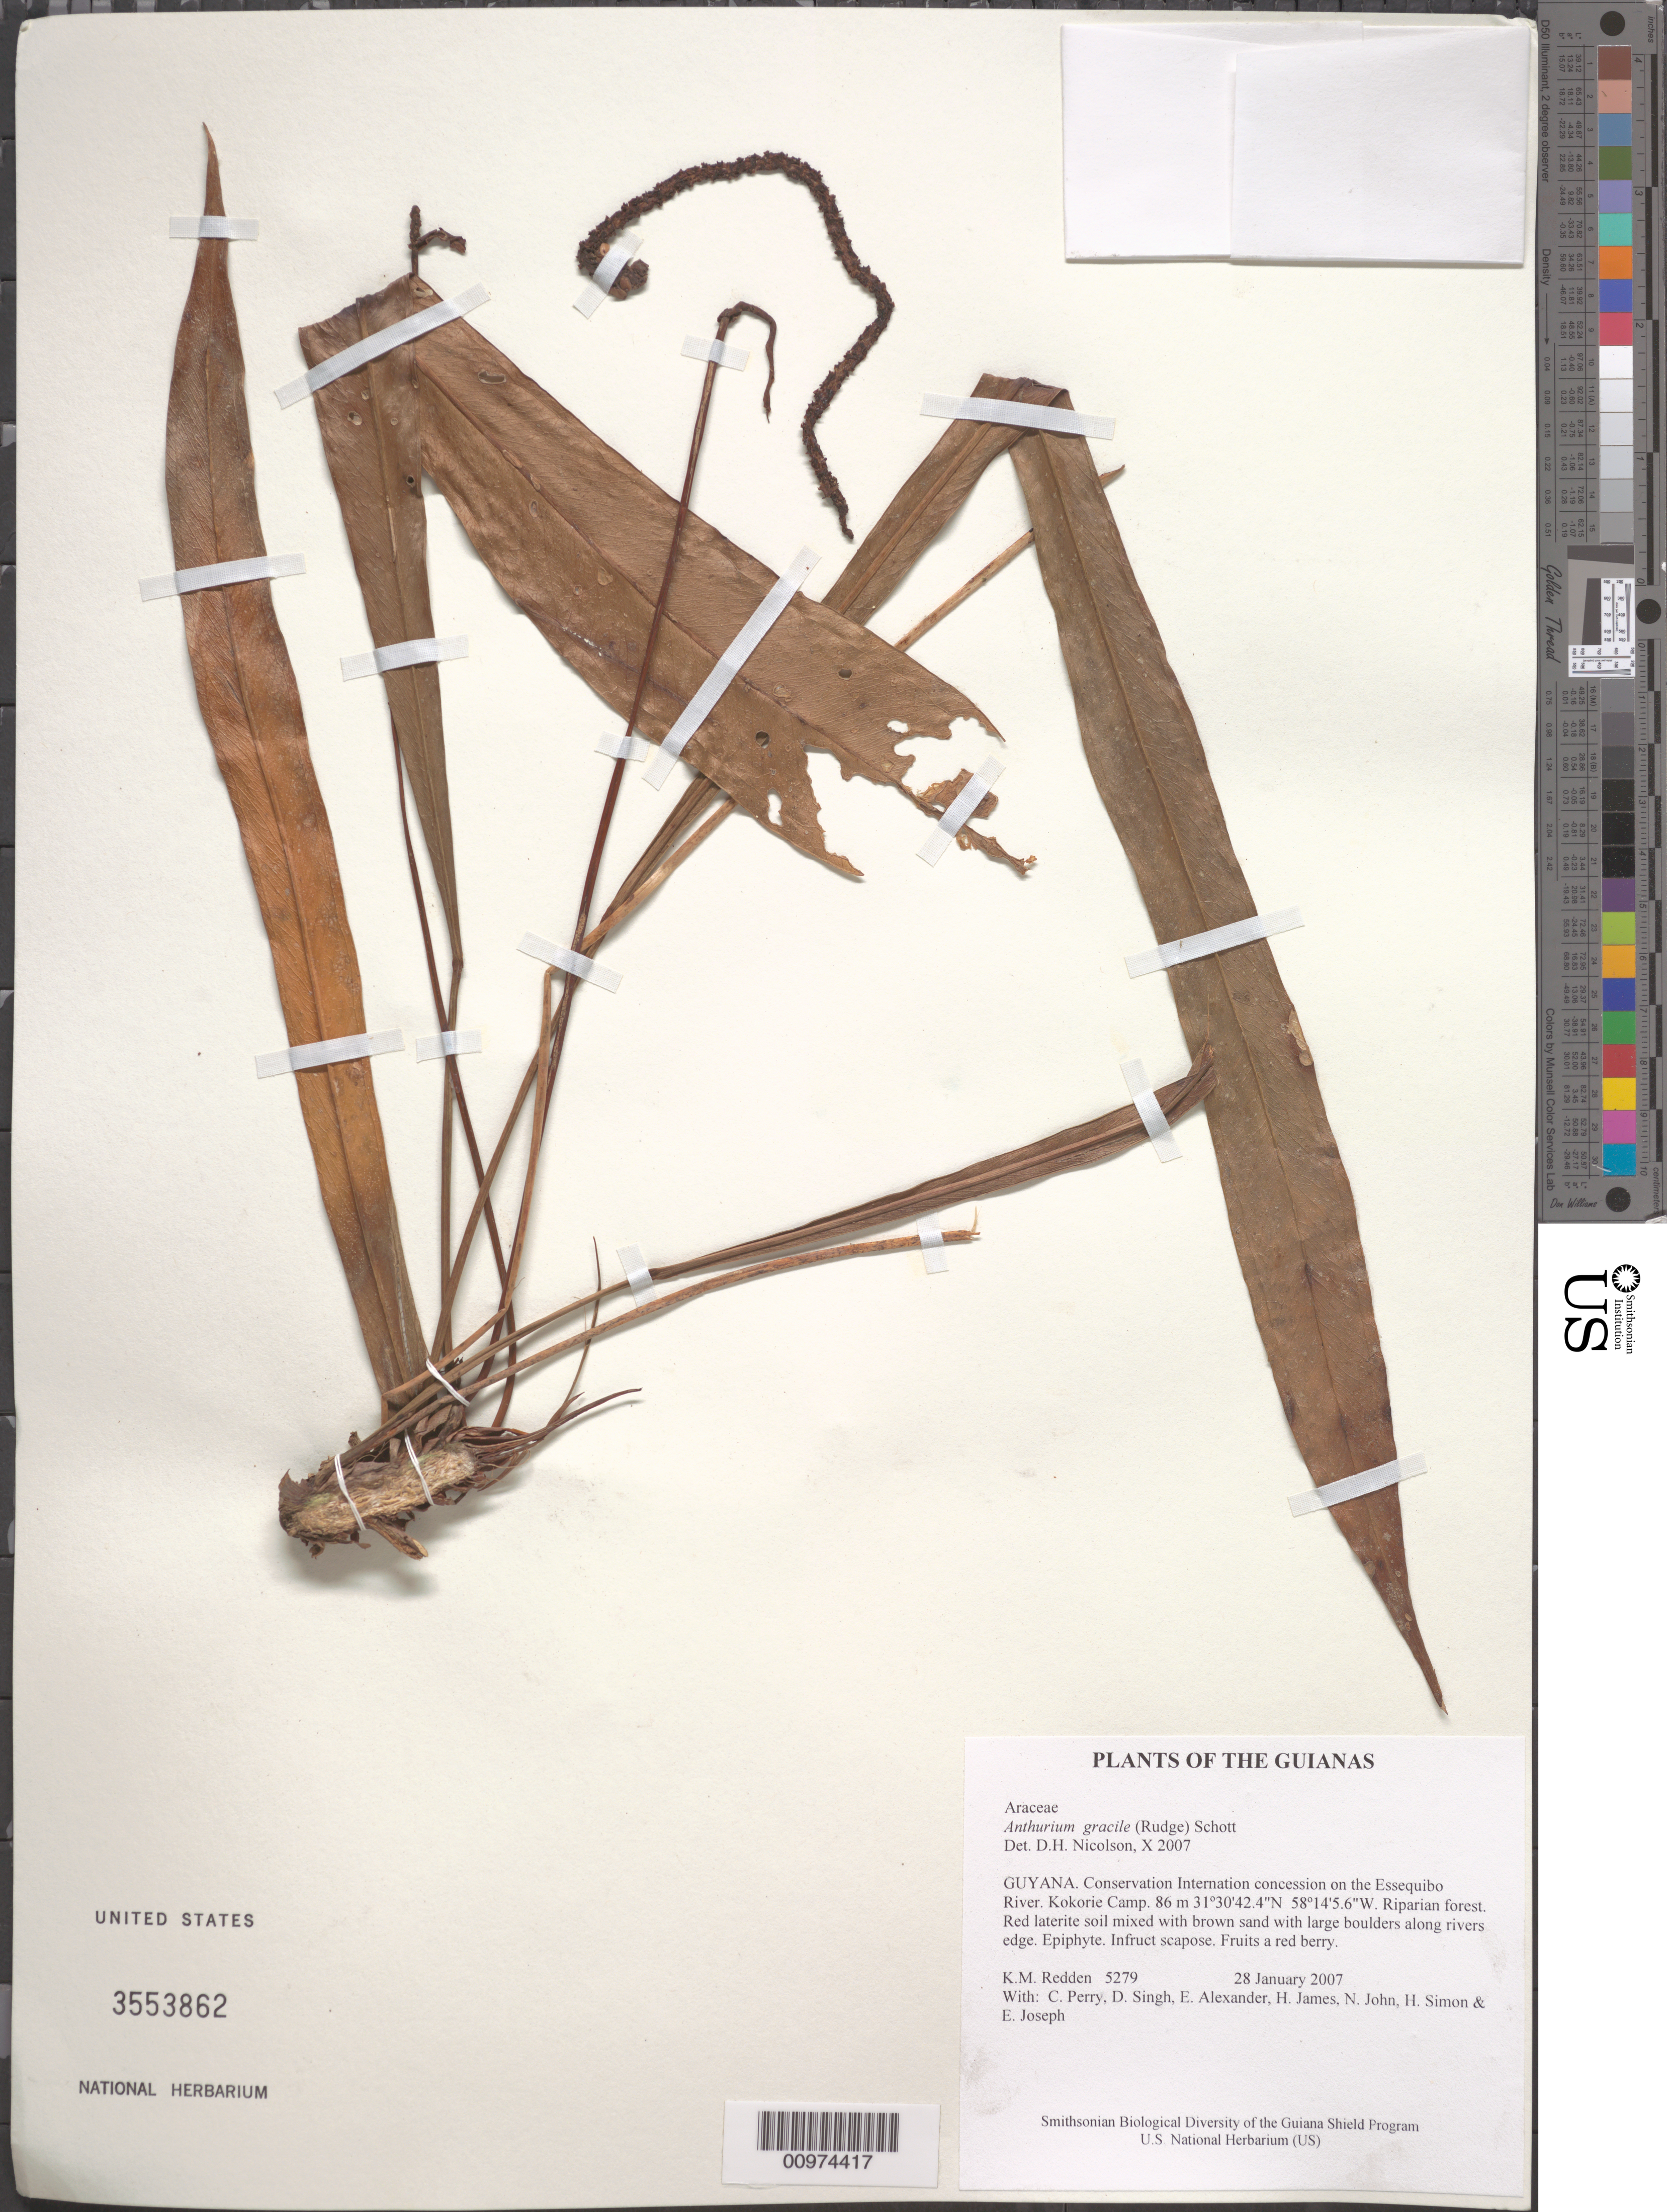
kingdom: Plantae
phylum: Tracheophyta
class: Liliopsida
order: Alismatales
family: Araceae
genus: Anthurium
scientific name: Anthurium gracile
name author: (Rudge) Schott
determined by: Nicolson, Dan H.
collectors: K. M. Redden, C. Perry, D. Singh, E. Alexander, H. James, N. John, H. Simon & E. Joseph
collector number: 5279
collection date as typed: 28 January 2007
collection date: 2007-01-28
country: Guyana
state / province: U. Takutu-U. Essequibo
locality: Conservation International concession on the Essequibo River. Kokorie Camp.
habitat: Riparian forest. Red laterite soil mixed with brown sand with large boulders along rivers edge.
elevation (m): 86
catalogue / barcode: US 3553862